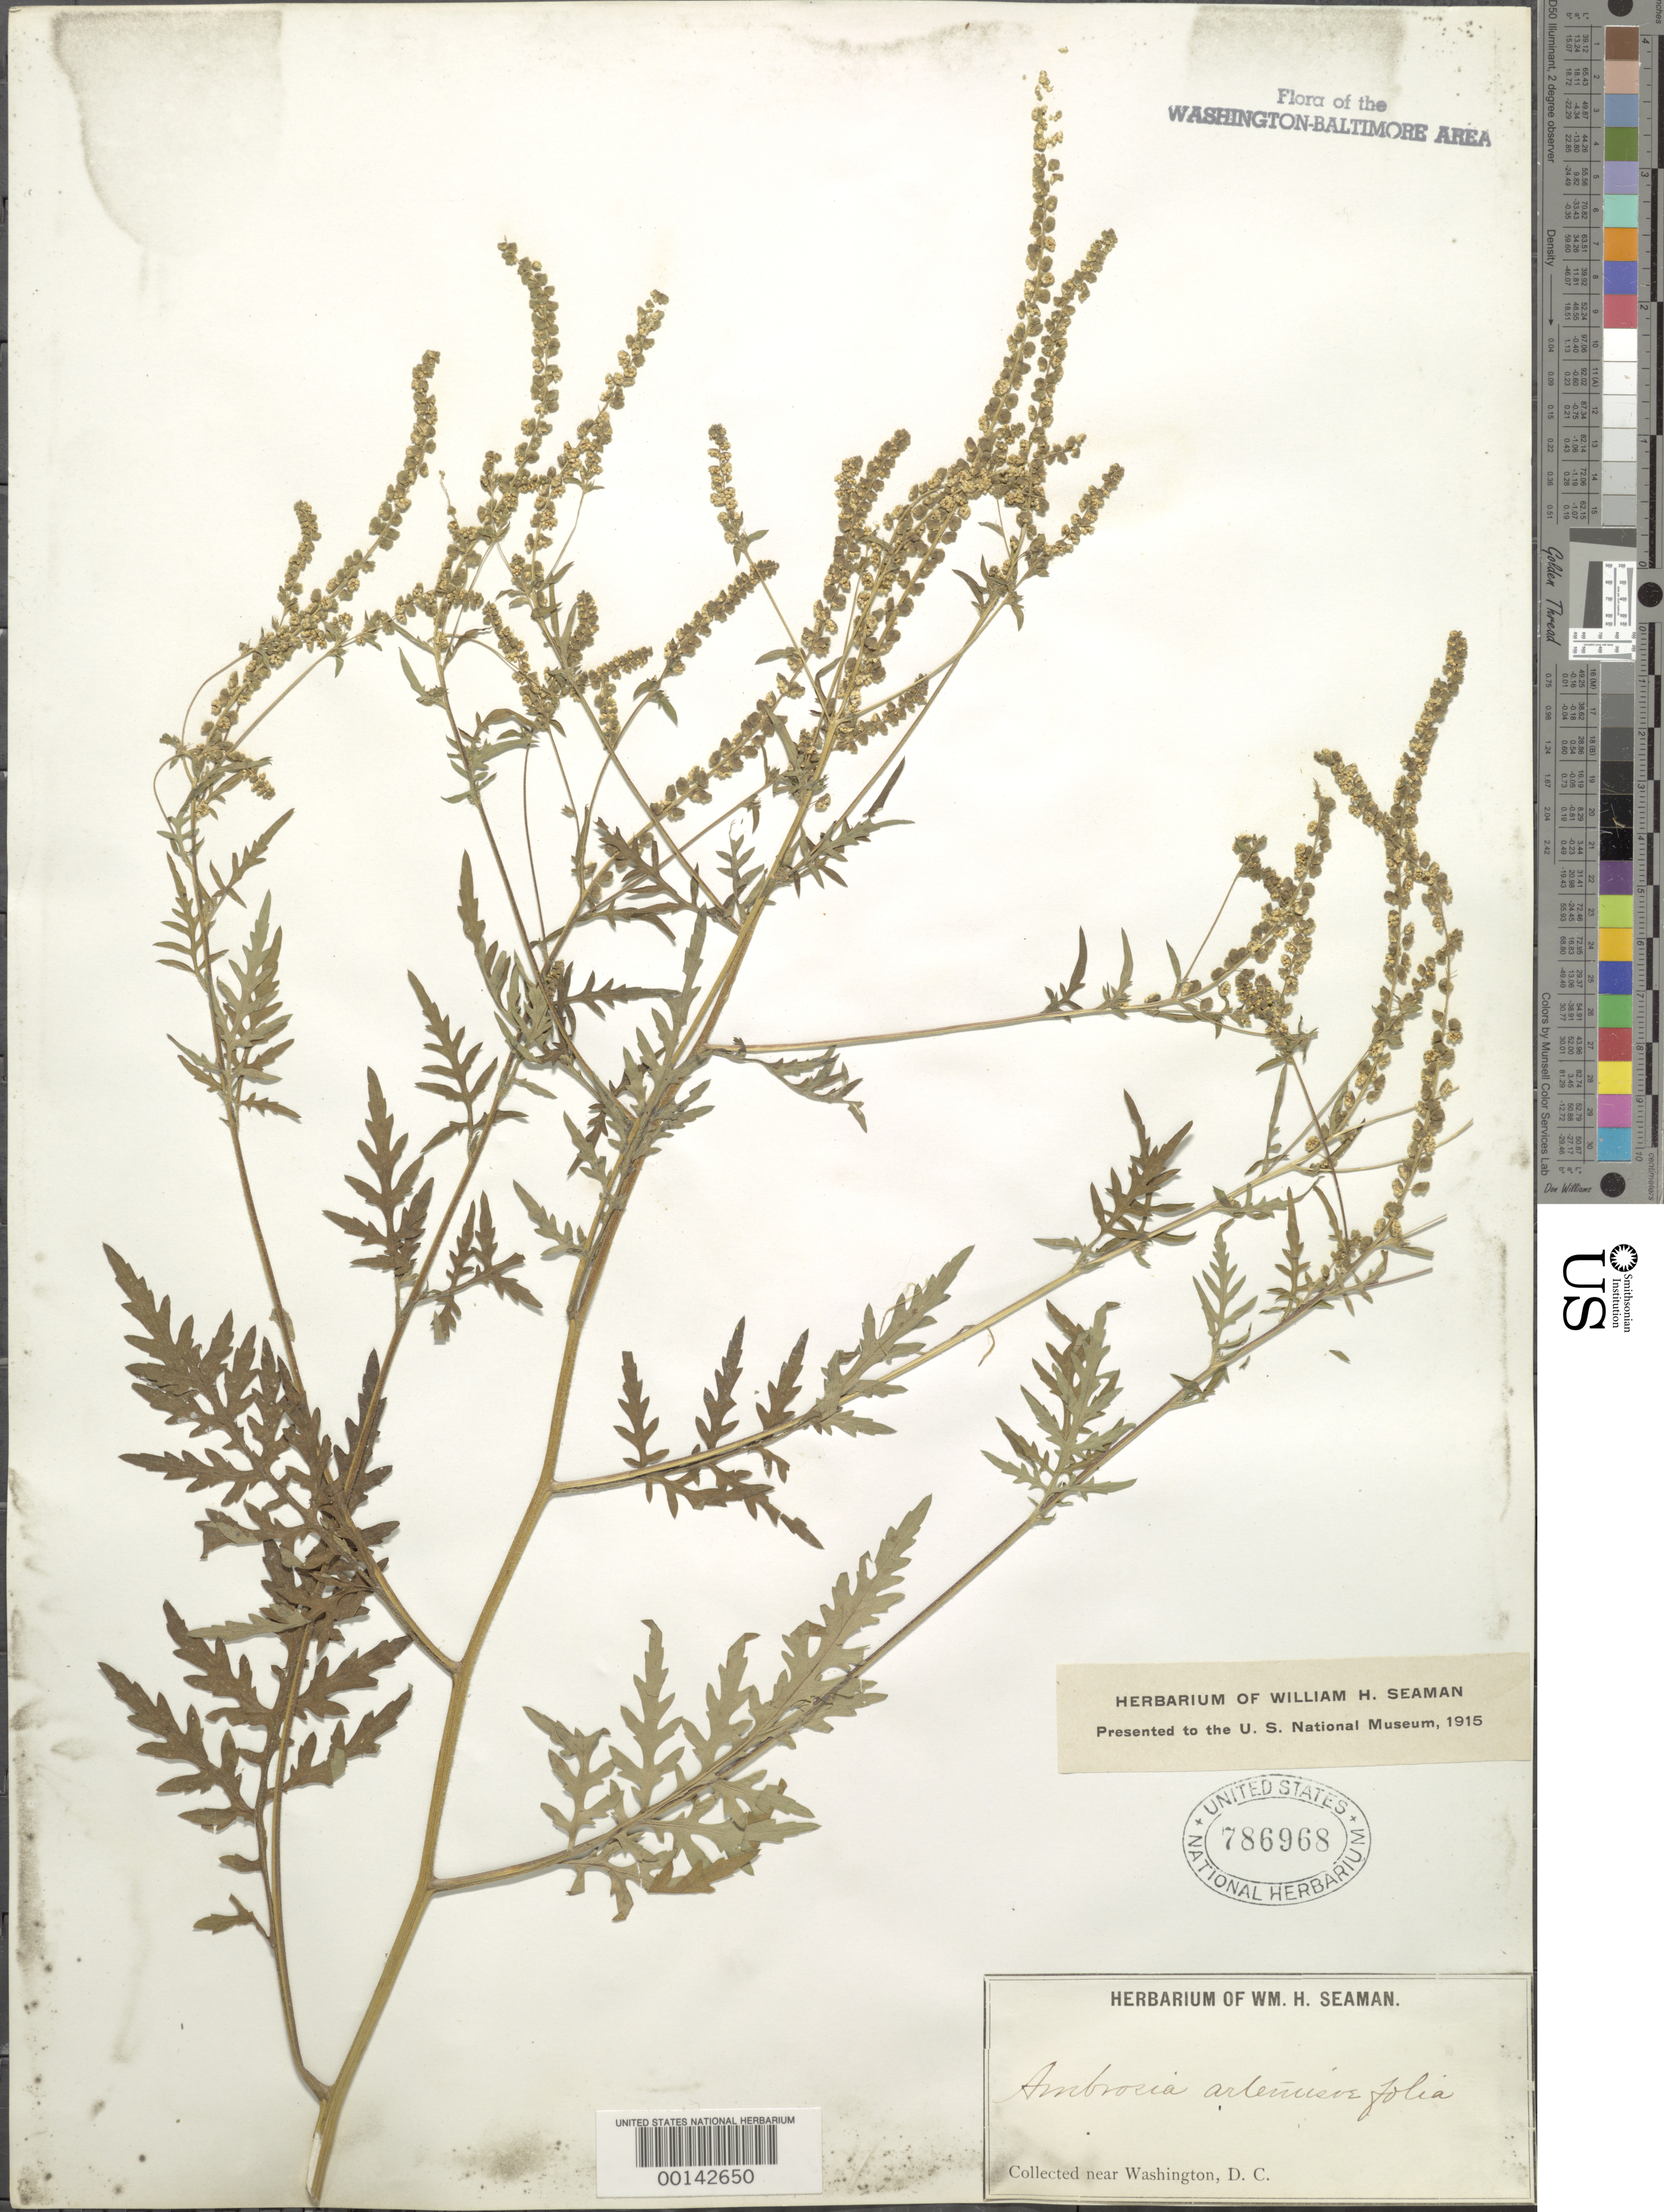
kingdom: Plantae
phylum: Tracheophyta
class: Magnoliopsida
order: Asterales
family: Asteraceae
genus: Ambrosia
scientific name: Ambrosia artemisiifolia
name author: L.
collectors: W. Seaman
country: United States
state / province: District of Columbia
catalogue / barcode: US 786968